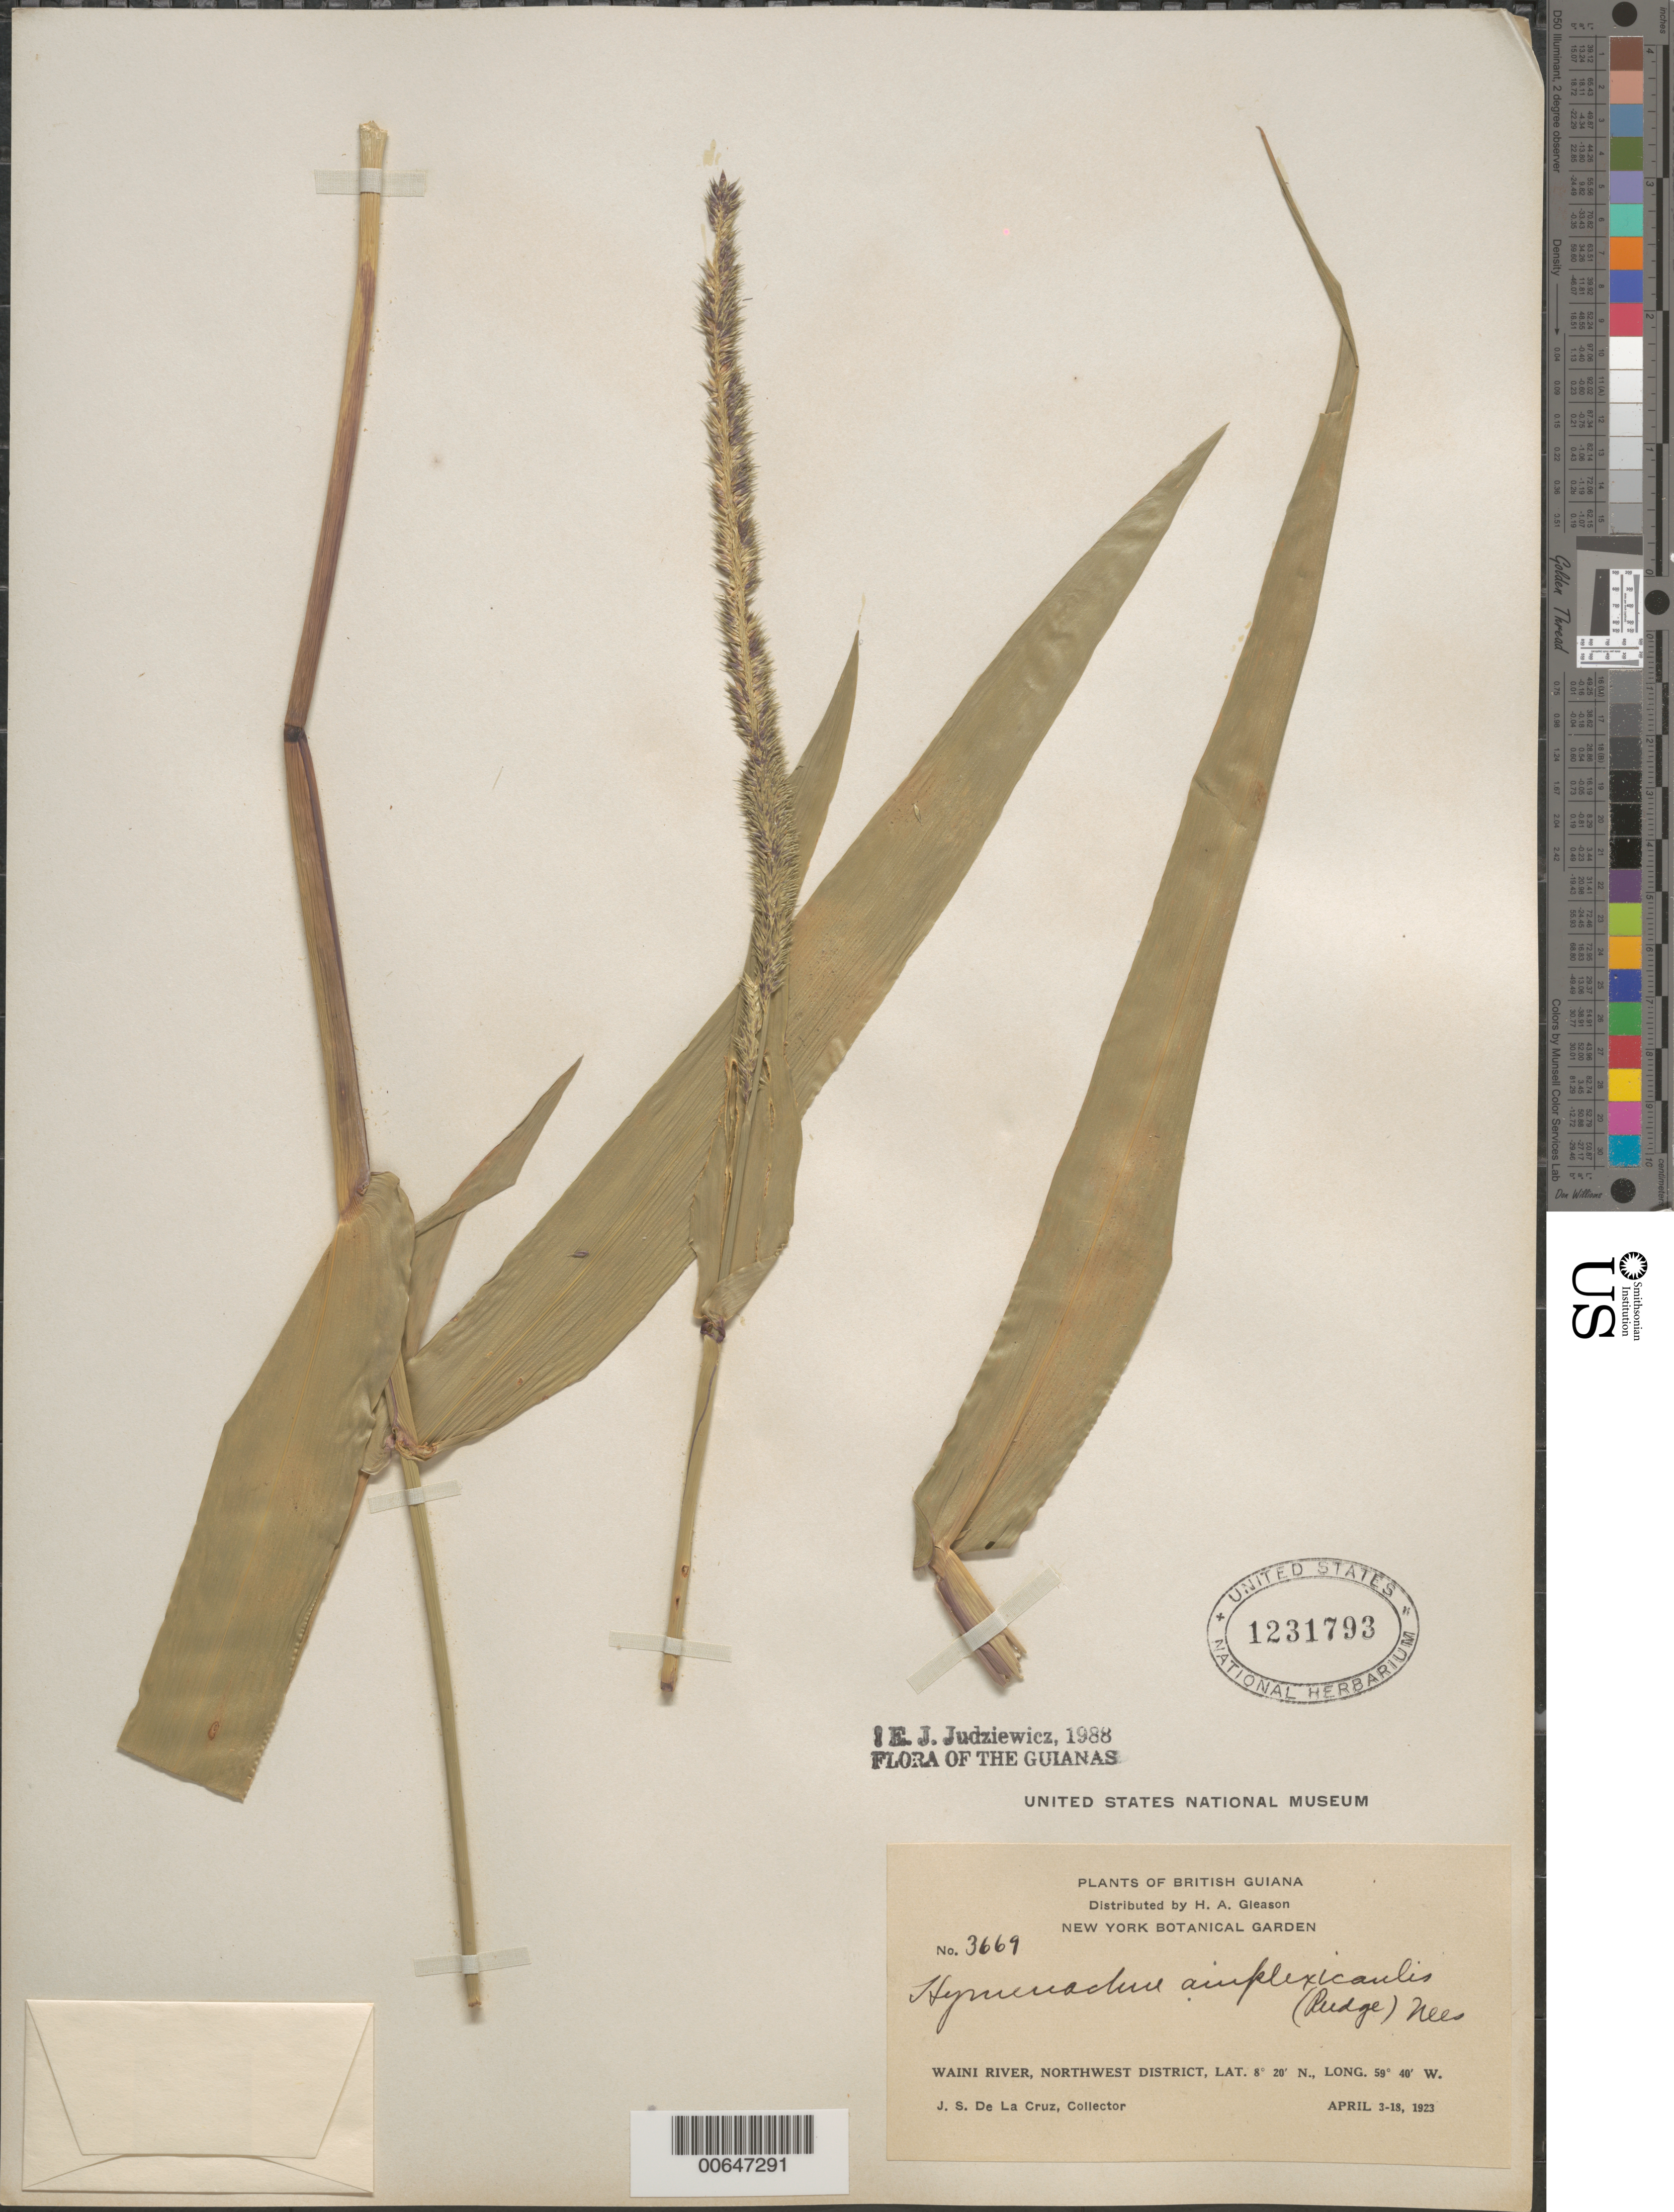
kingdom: Plantae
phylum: Tracheophyta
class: Liliopsida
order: Poales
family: Poaceae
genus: Hymenachne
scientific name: Hymenachne amplexicaulis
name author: (Rudge) Nees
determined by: Judziewicz, E. J.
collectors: J. S. de la Cruz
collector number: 3669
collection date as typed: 3-Apr-23 to 18-Apr-23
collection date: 1923-04-03/1923-04-18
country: Guyana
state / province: Barima-Waini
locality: Waini R., NW District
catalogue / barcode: US 1231793